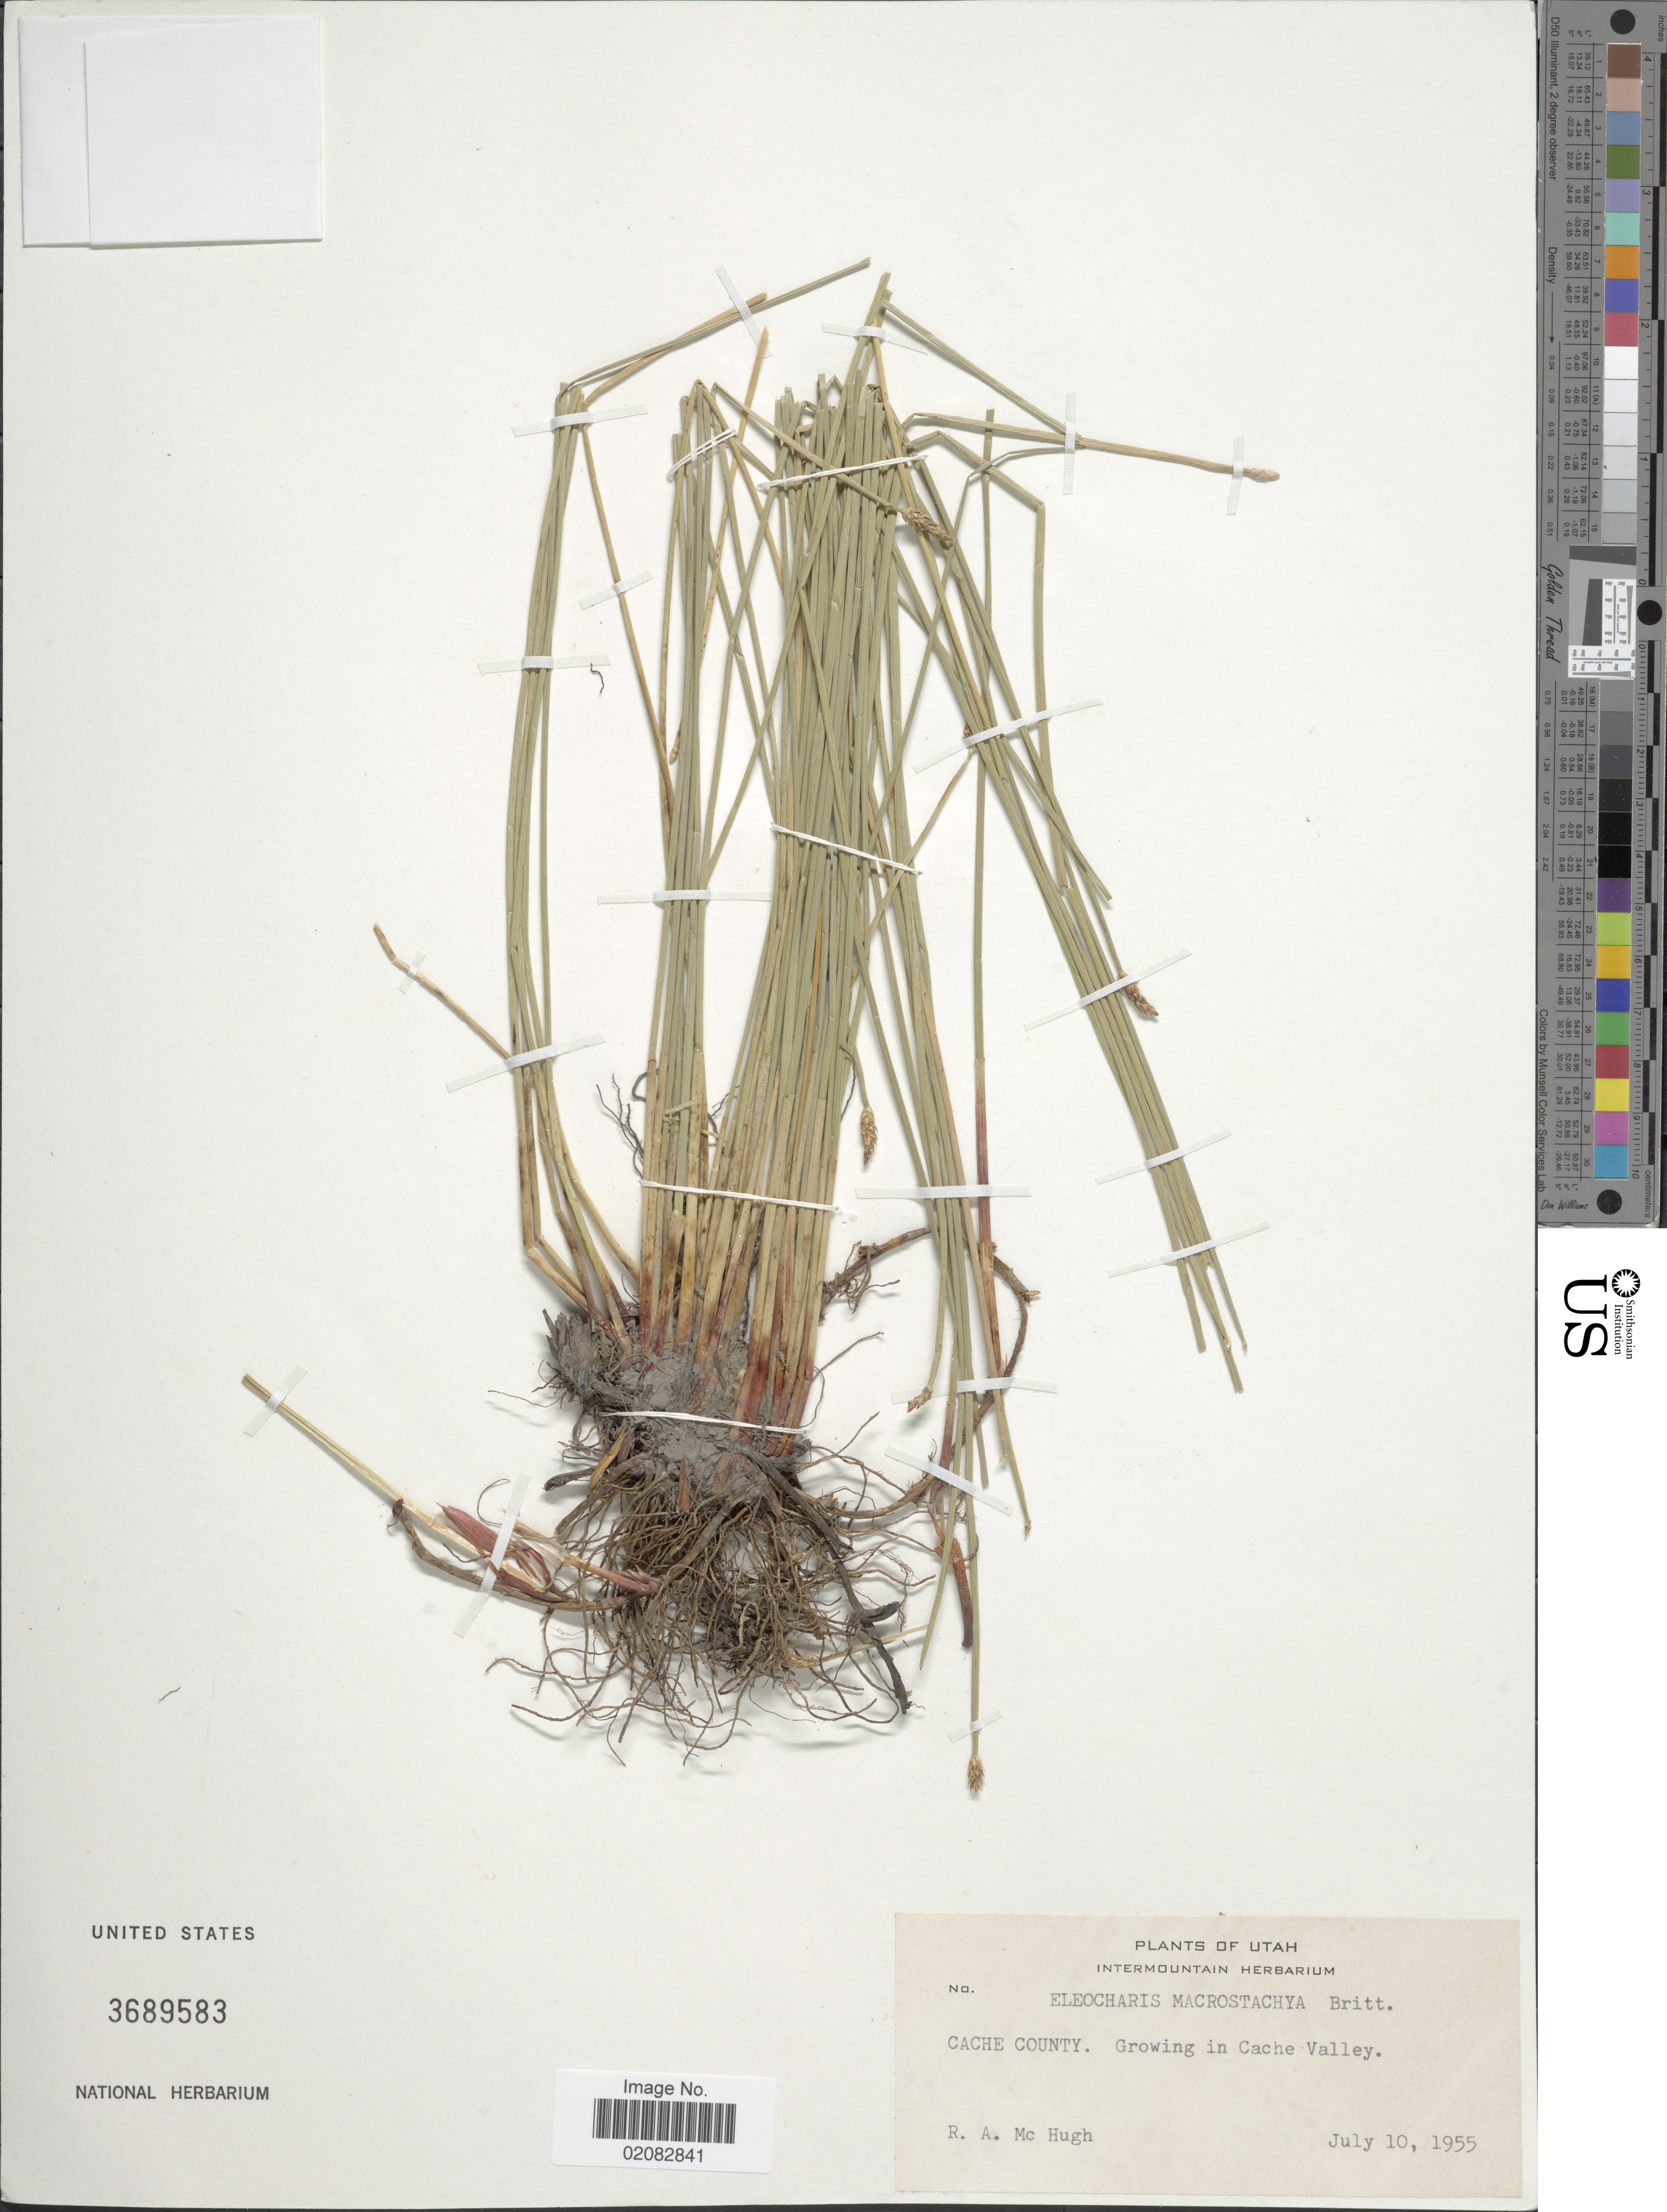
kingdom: Plantae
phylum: Tracheophyta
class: Liliopsida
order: Poales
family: Cyperaceae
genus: Eleocharis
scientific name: Eleocharis macrostachya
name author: Britton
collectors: R. McHugh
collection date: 1955-07-10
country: United States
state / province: Utah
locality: Cache County. Growing in Cache Valley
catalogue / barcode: US 3689583